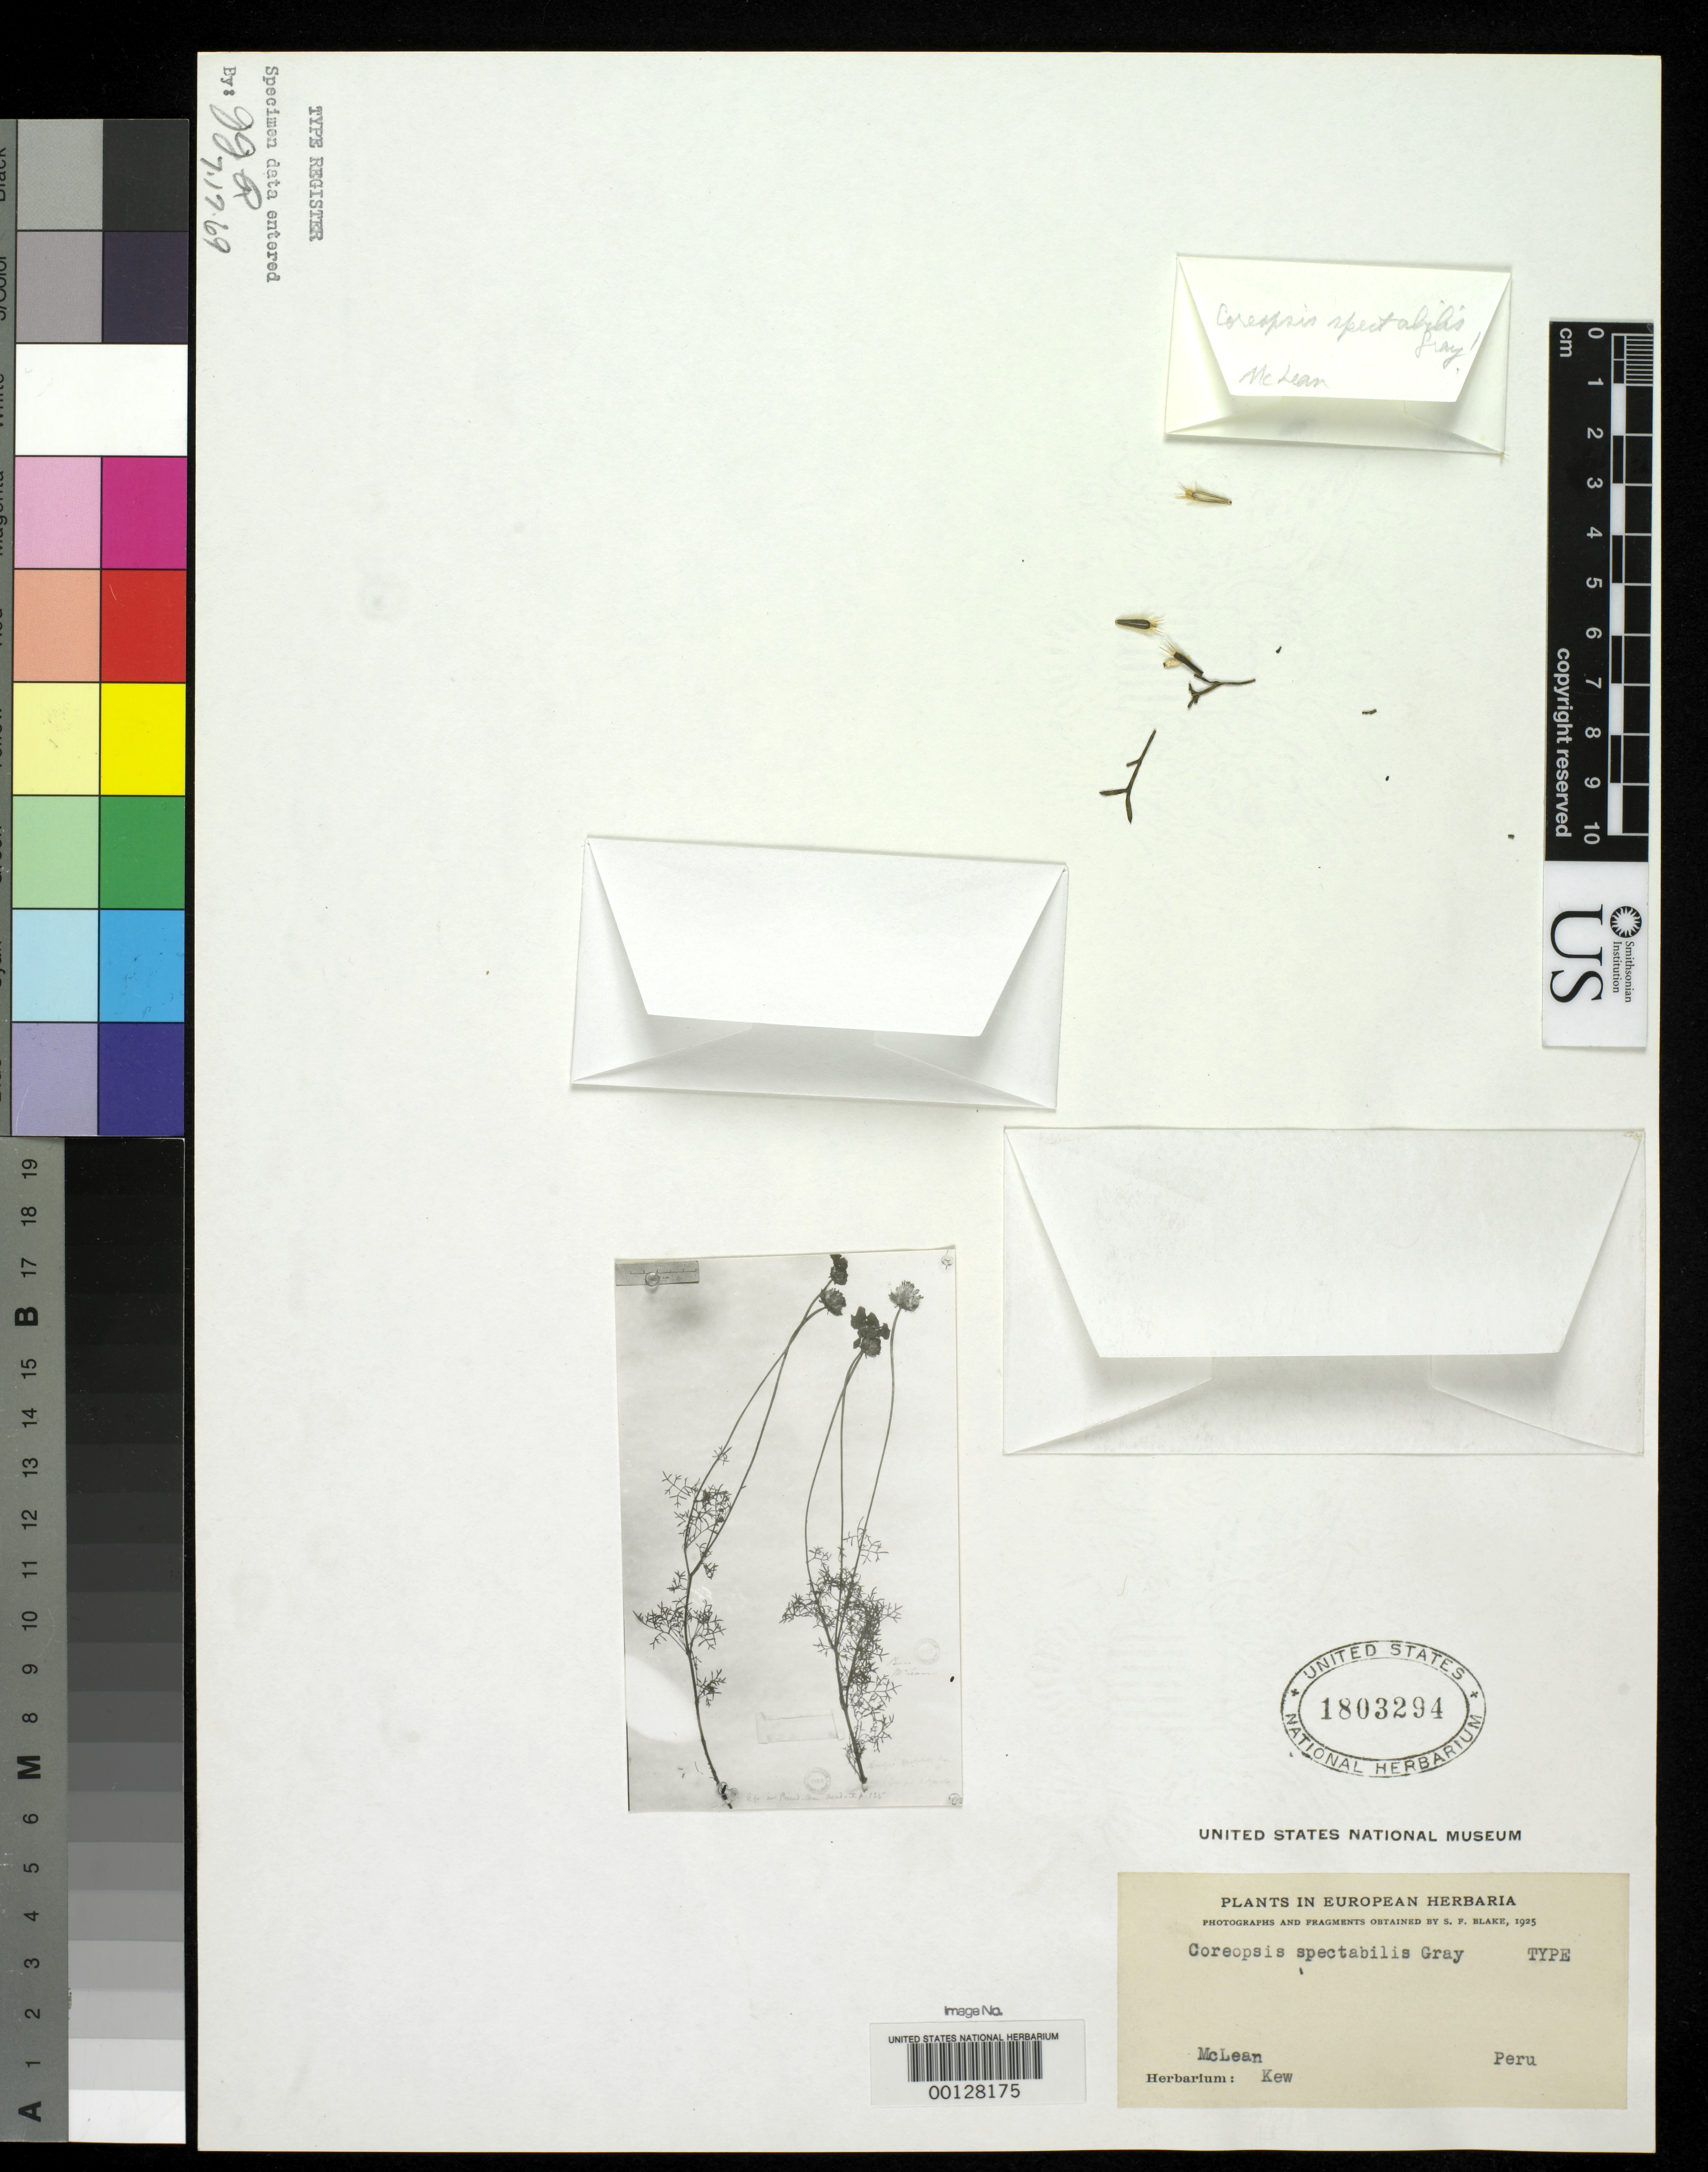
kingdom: Plantae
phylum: Tracheophyta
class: Magnoliopsida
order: Asterales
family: Asteraceae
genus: Coreopsis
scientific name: Coreopsis spectabilis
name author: A. Gray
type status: Type Fragment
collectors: J. McLean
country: Peru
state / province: San Martín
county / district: Mariscal Cáceres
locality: Rio Huallaga, margen Derecha del; Balsa Probana; dtto. Tocache Nuevo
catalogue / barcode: US 1803294